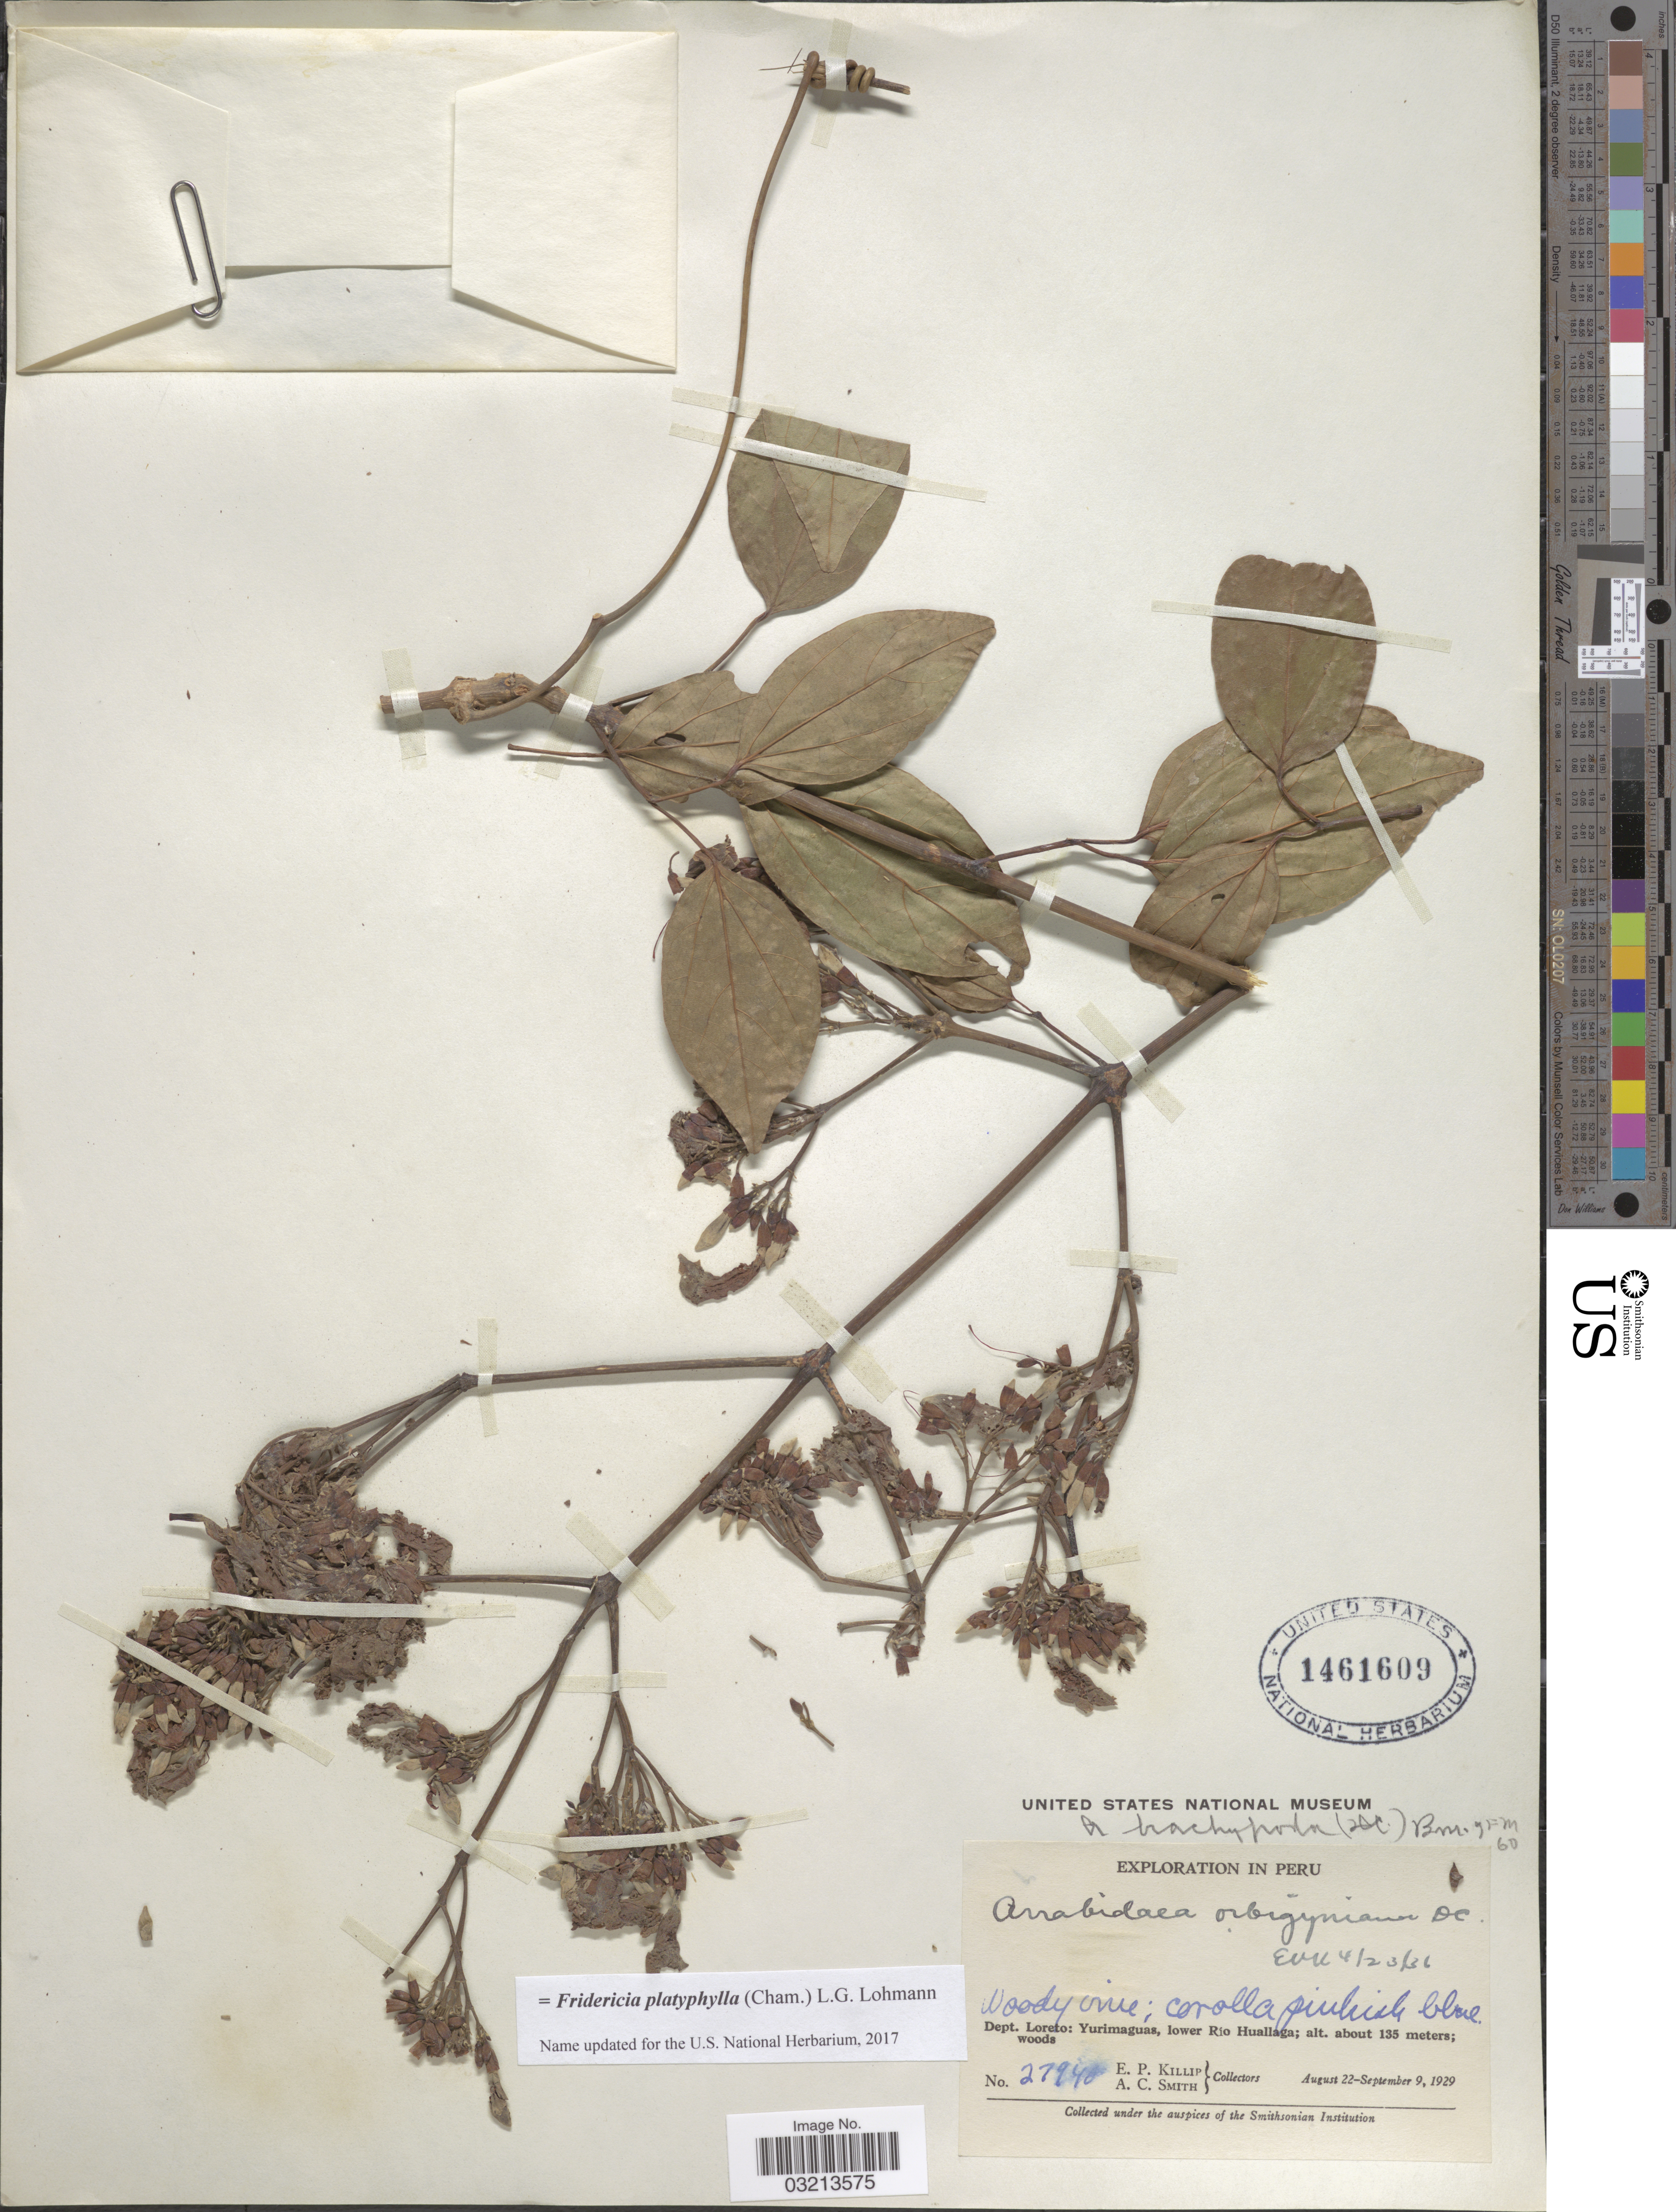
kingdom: Plantae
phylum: Tracheophyta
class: Magnoliopsida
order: Lamiales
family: Bignoniaceae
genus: Fridericia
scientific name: Fridericia platyphylla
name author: (Cham.) L.G. Lohmann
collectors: E. P. Killip & A. C. Smith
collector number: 27940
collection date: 1929-08-22/1929-09-09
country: Peru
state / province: Loreto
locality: Dept. Loreto: Yurimaguas, lower Río Huallaga.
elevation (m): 135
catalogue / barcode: US 1461609